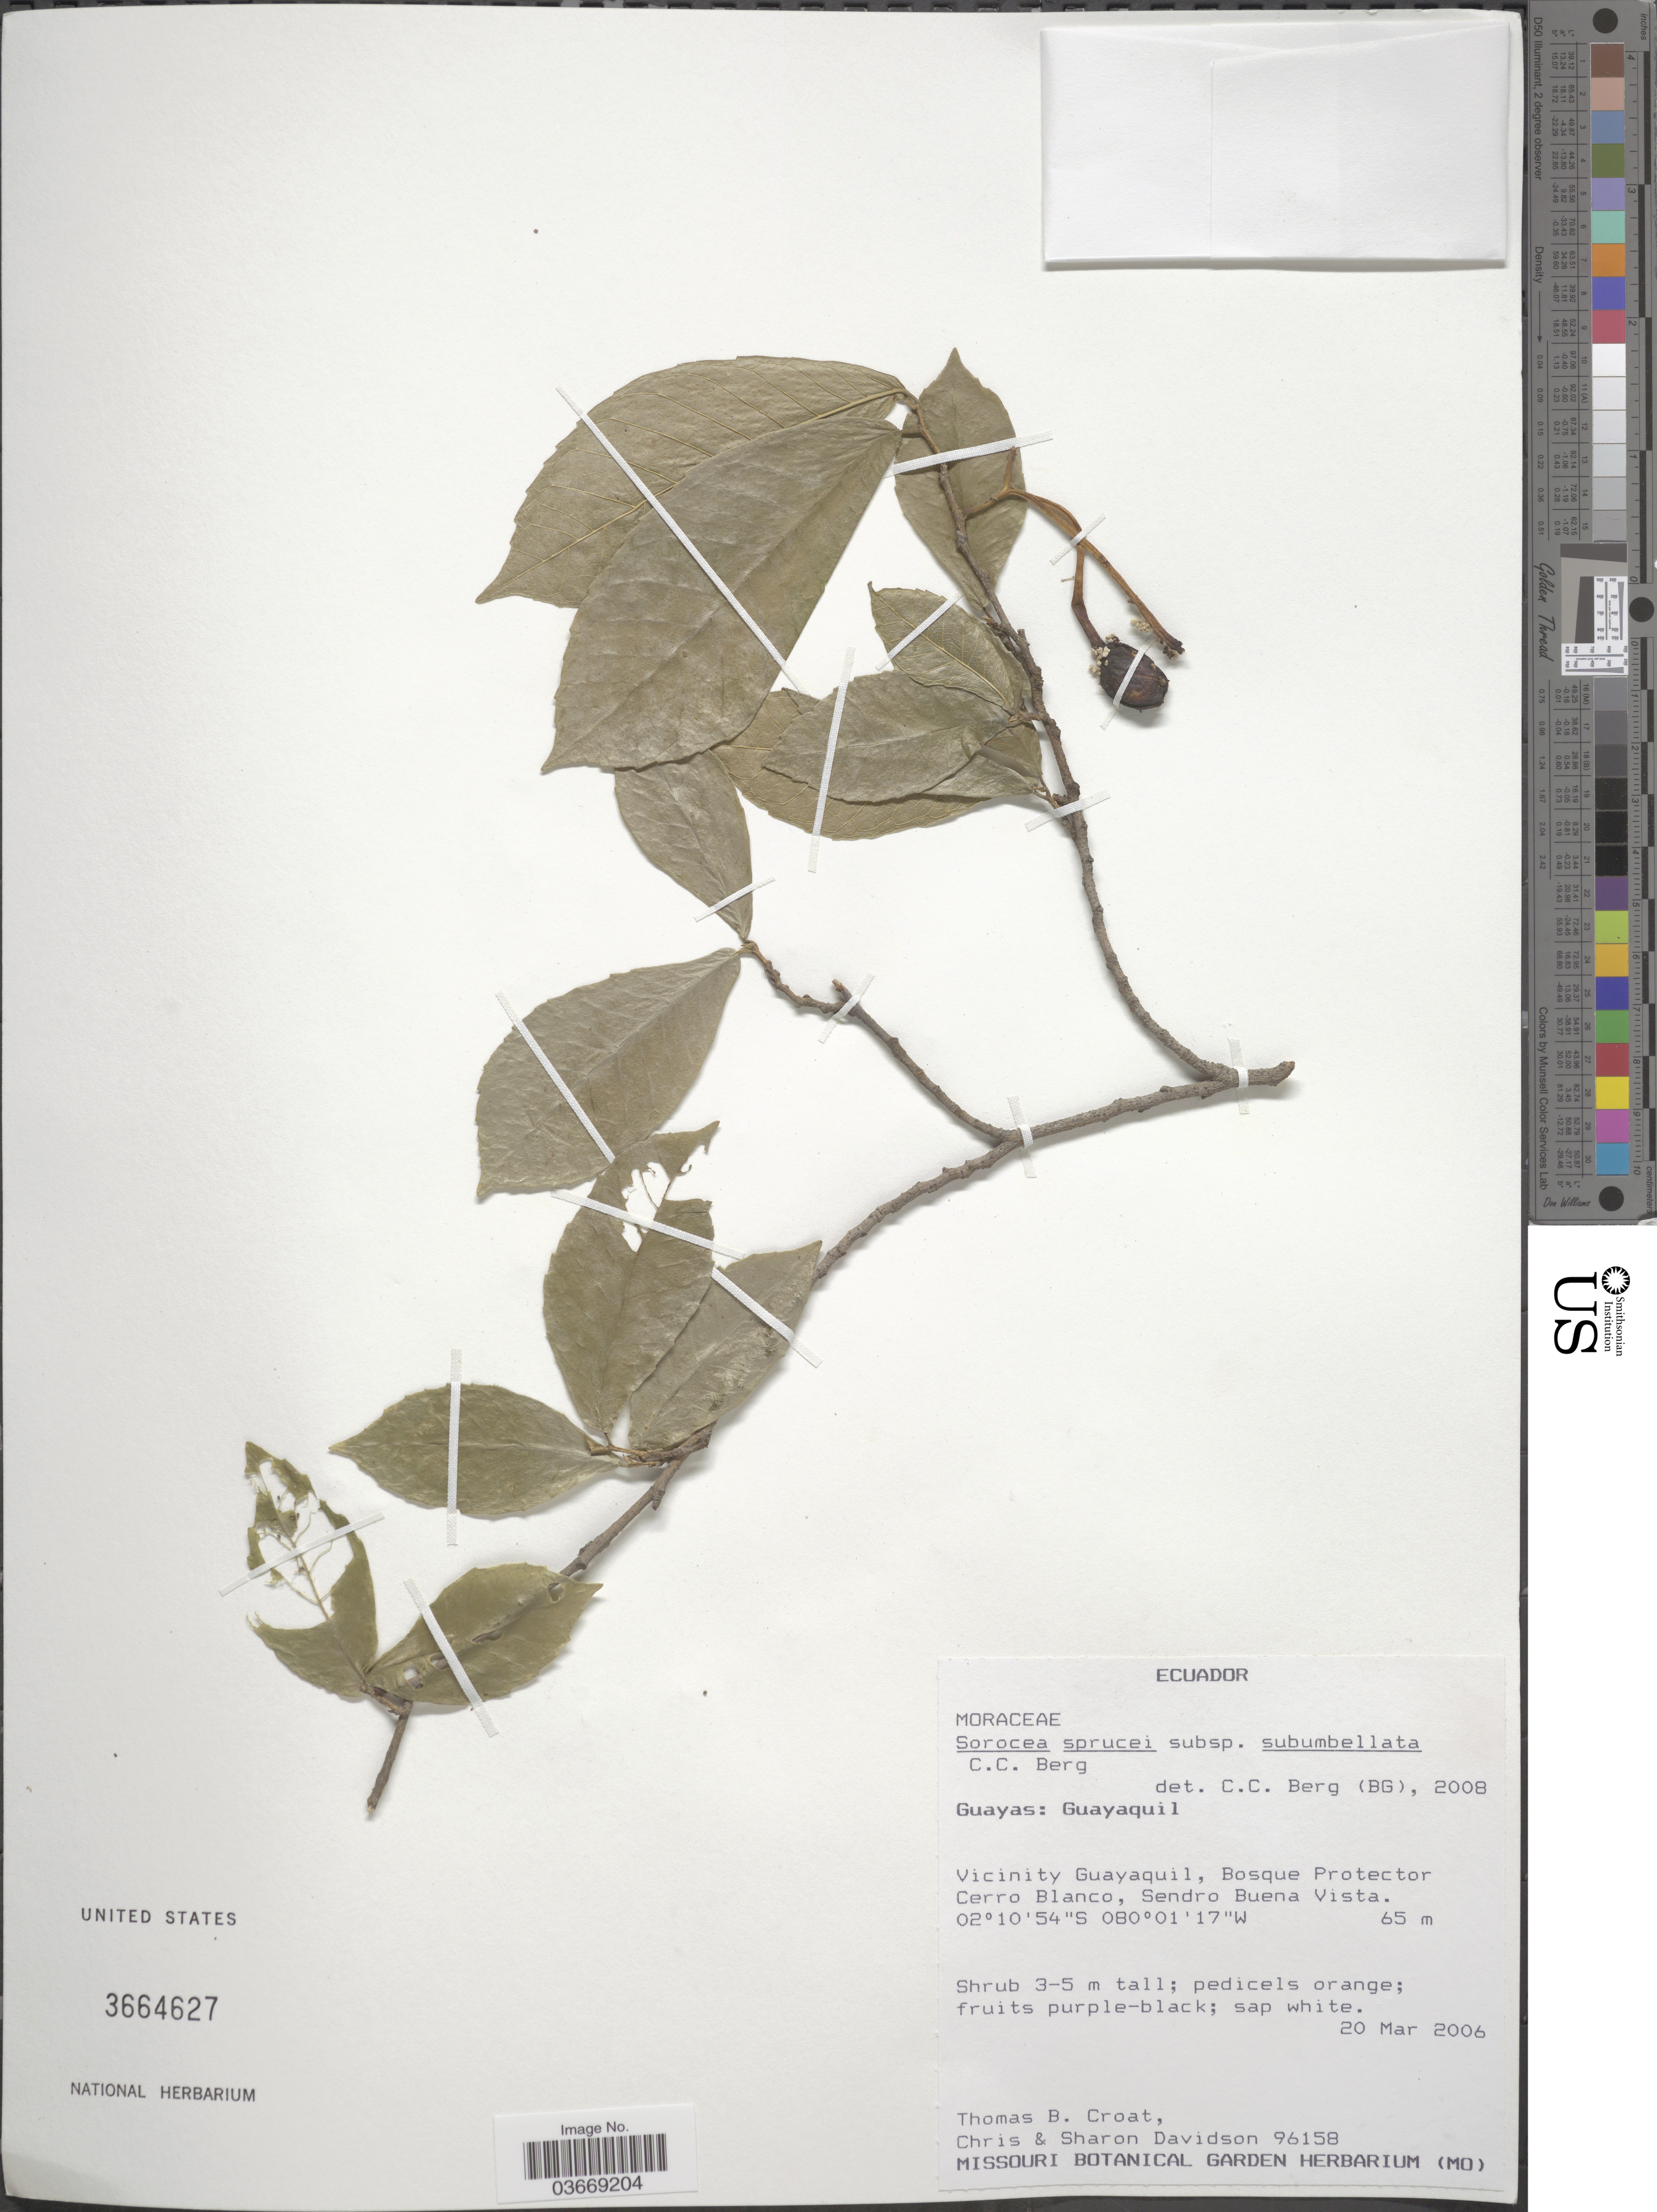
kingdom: Plantae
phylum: Tracheophyta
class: Magnoliopsida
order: Rosales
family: Moraceae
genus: Sorocea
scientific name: Sorocea sprucei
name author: (Baill.) J.F. Macbr.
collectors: T. B. Croat, C. Wilkinson & S. Davidson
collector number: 96158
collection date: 2006-03-20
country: Ecuador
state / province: Guayas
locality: Guayaquil. Vicinity Guayaquil, Bosque Protector Cerro Blanco, Sendro Buena Vista.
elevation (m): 65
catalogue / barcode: US 3664627